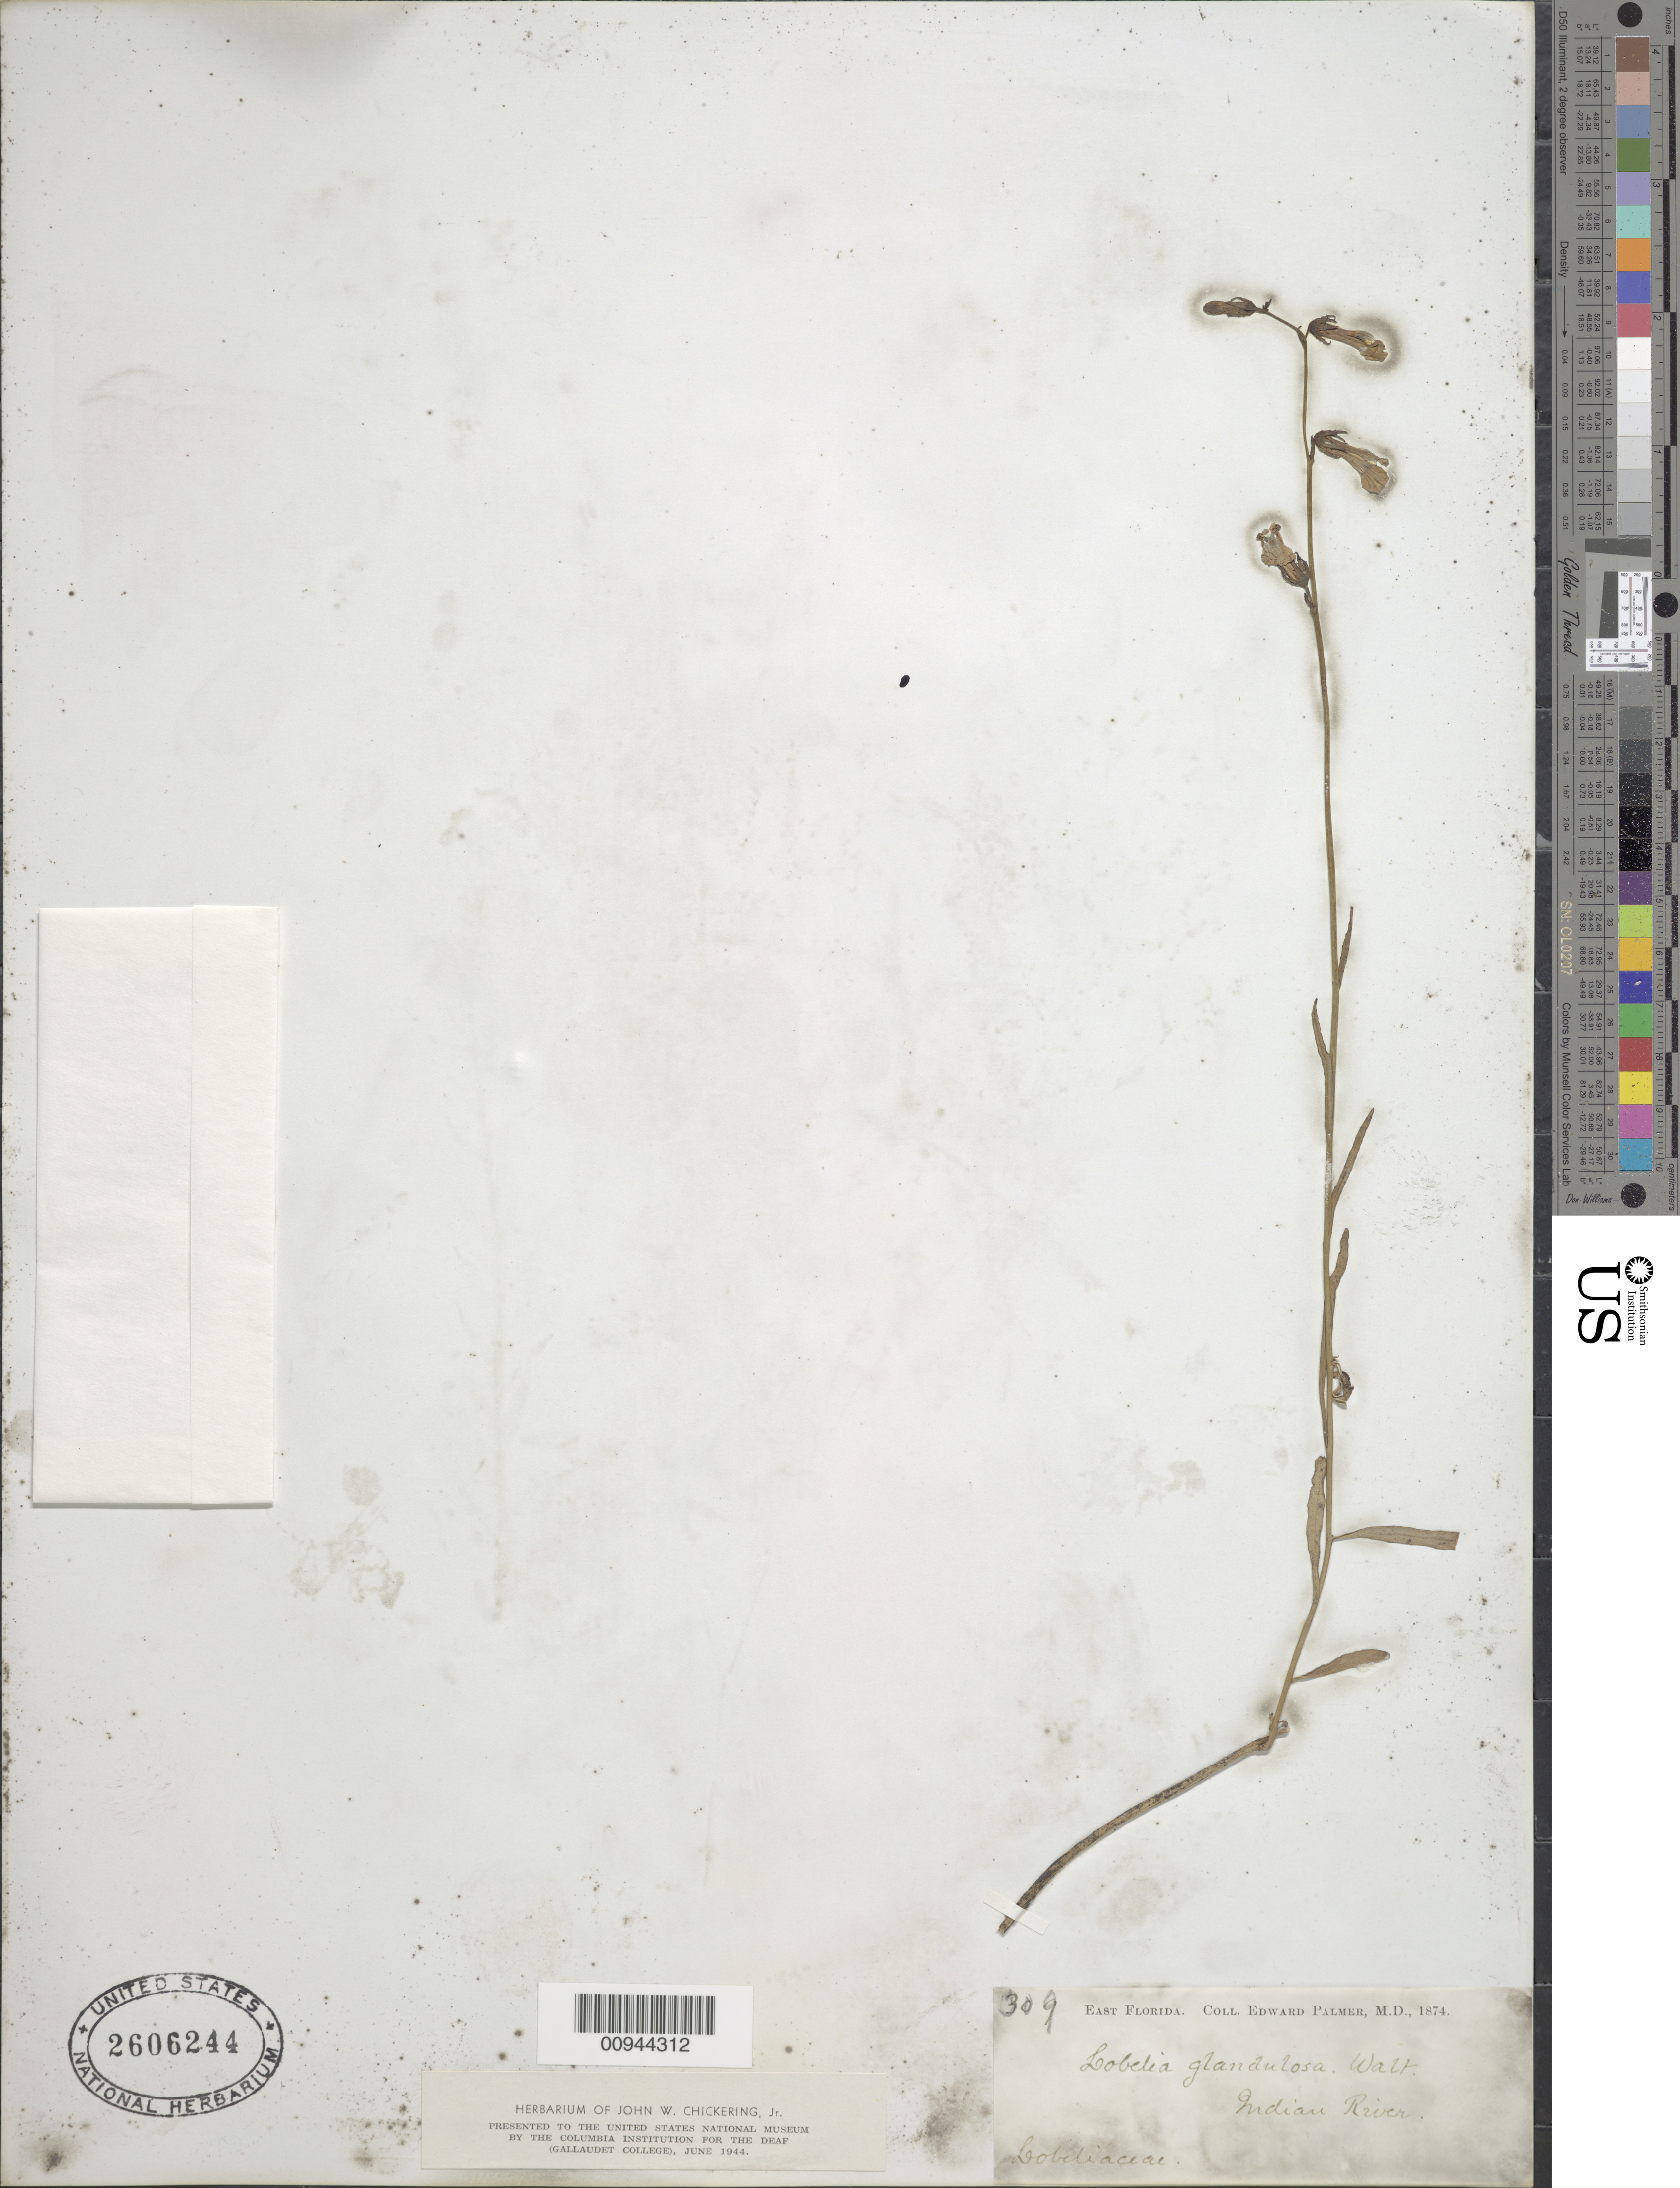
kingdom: Plantae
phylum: Tracheophyta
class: Magnoliopsida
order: Asterales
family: Campanulaceae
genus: Lobelia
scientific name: Lobelia glandulosa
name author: Walter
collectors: E. P. Palmer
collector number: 309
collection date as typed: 1874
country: United States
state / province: Florida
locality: Indian River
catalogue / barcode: US 2606244